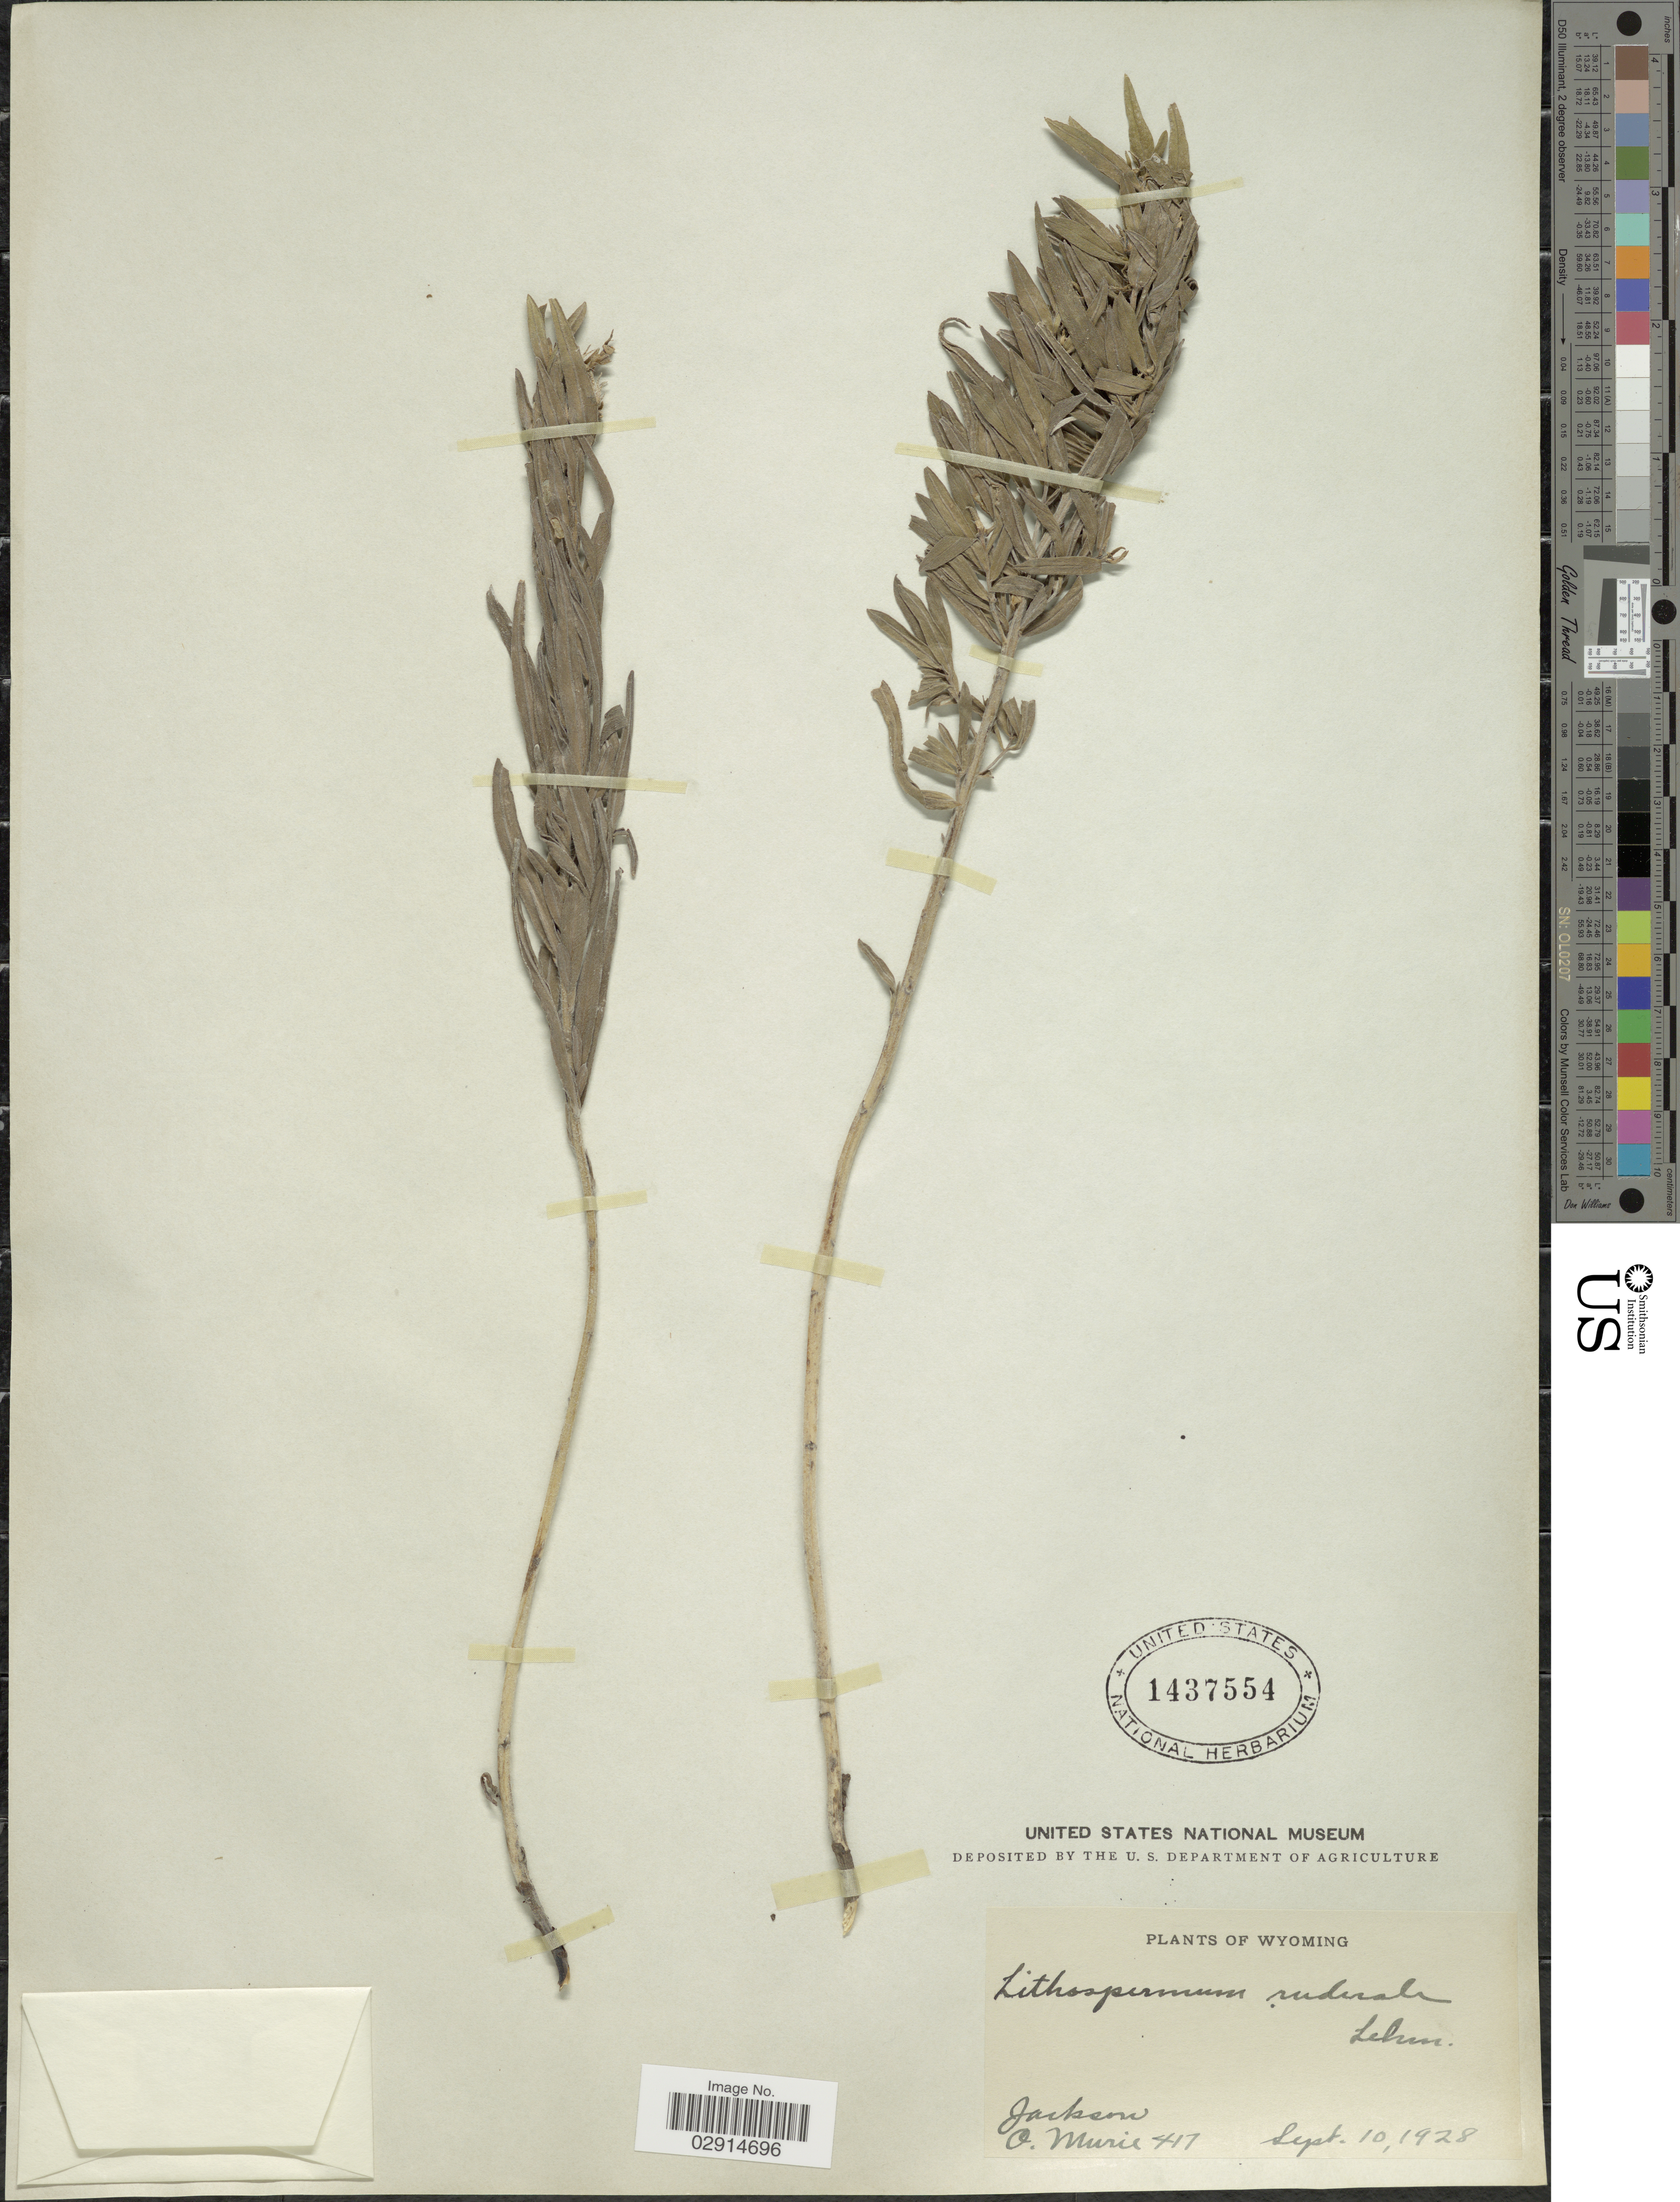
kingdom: Plantae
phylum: Tracheophyta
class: Magnoliopsida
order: Boraginales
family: Boraginaceae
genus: Lithospermum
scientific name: Lithospermum ruderale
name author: Douglas ex Lehm.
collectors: A. Murie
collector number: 417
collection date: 1928-09-10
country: United States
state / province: Wyoming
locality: Jackson.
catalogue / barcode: US 1437554